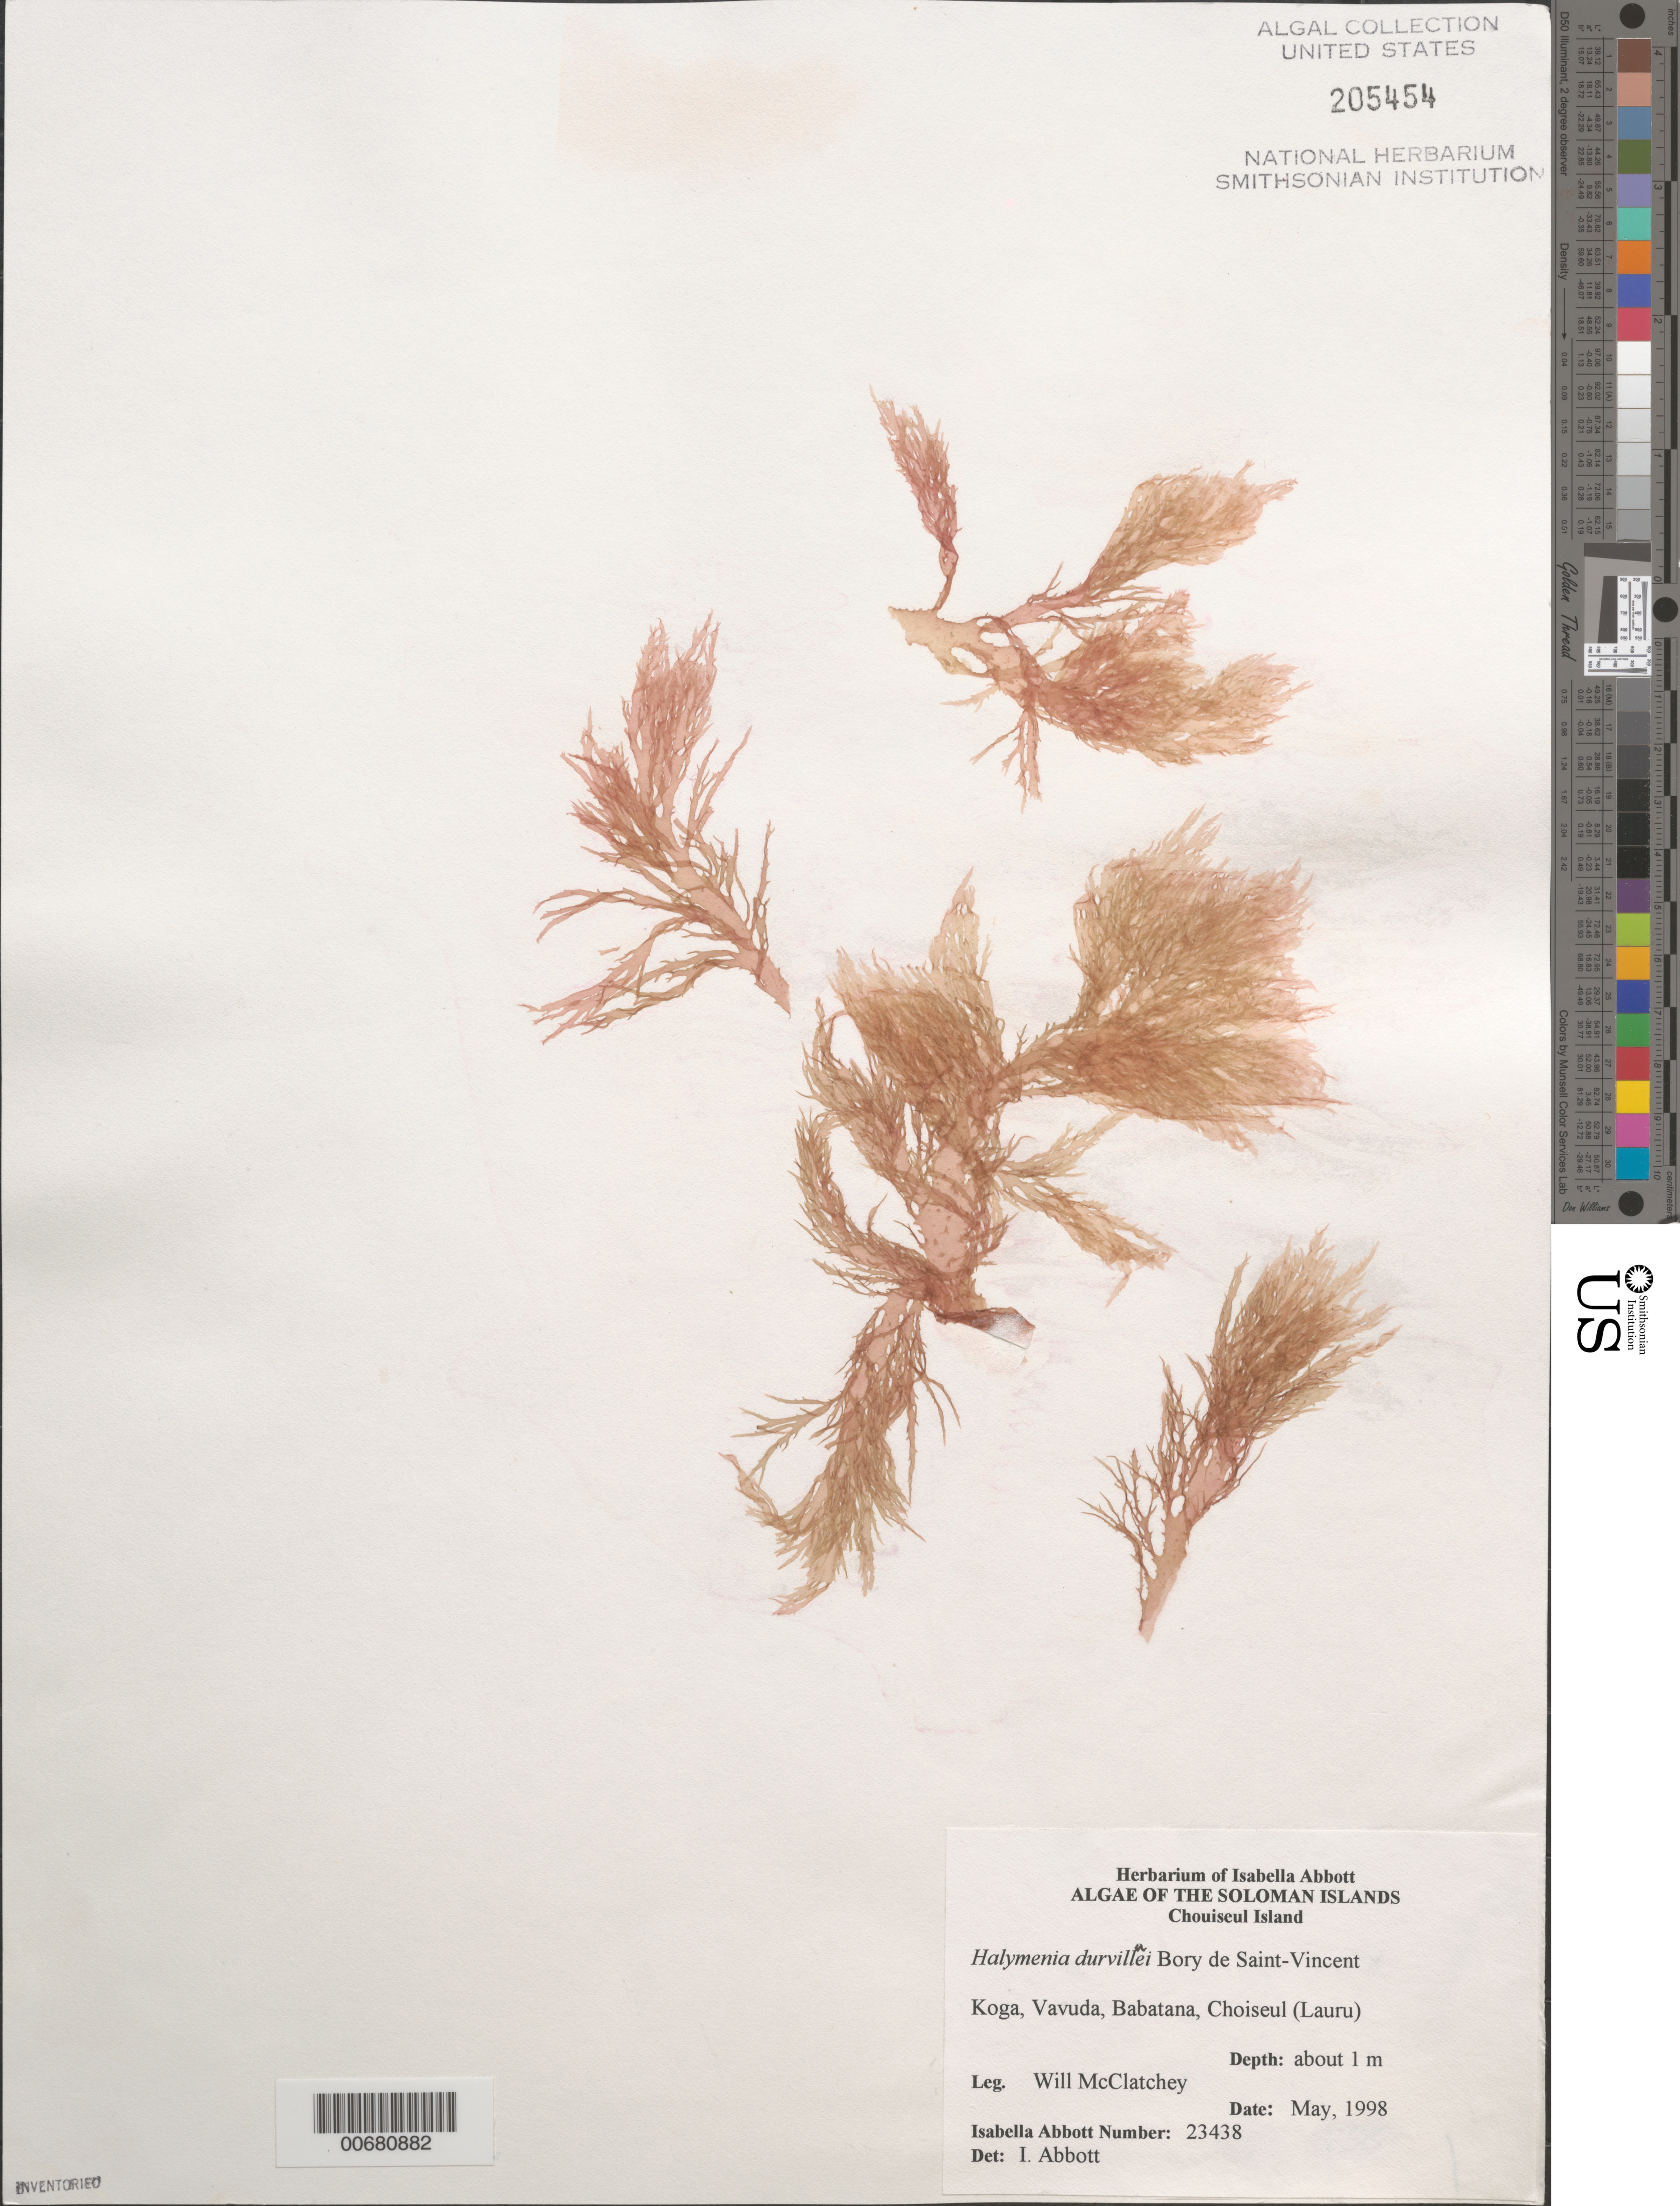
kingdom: Plantae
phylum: Rhodophyta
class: Florideophyceae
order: Halymeniales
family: Halymeniaceae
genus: Halymenia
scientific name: Halymenia durvillei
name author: Bory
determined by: Abbott, Isabella A.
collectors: W. McClatchey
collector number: IAA 23438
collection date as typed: May 1998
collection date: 1998-05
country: Solomon Islands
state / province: Choiseul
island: Choiseul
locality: Koga, Vavuda, Babatana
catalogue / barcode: US 205454